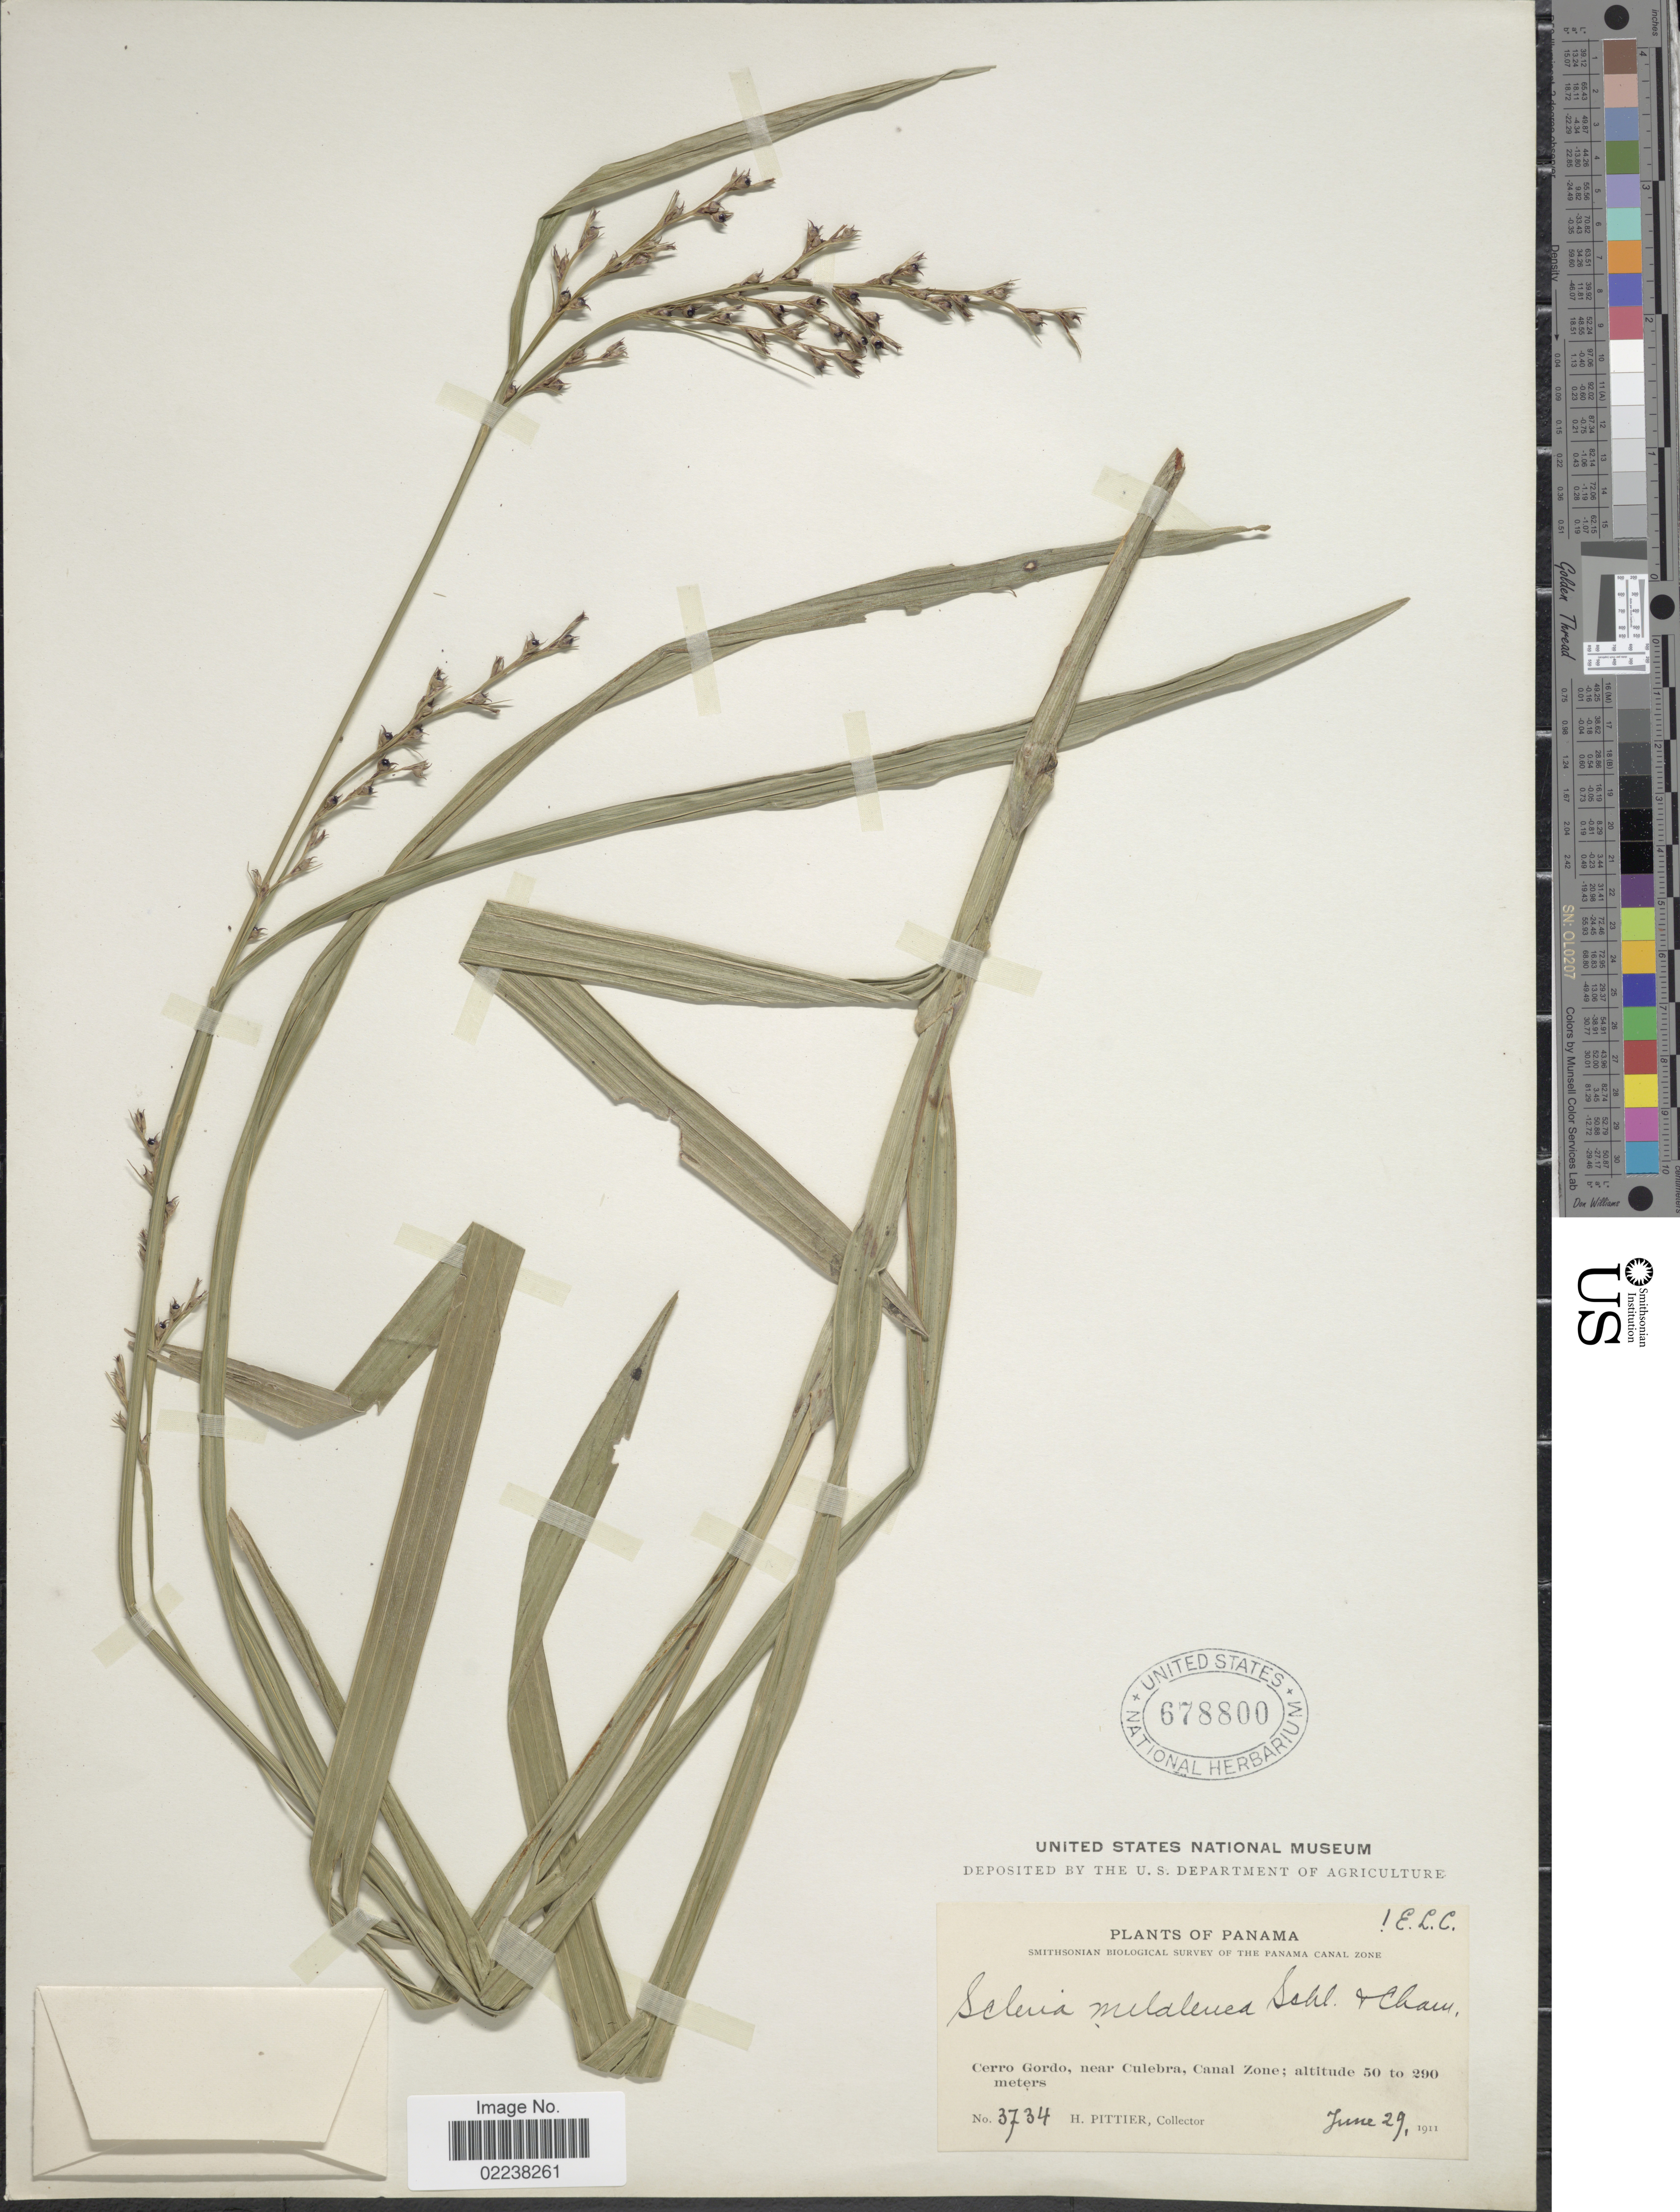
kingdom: Plantae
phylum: Tracheophyta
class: Liliopsida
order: Poales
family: Cyperaceae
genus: Scleria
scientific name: Scleria gaertneri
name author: Raddi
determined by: Strong, Mark T., (BOT), Smithsonian Institution - National Museum of Natural History (UNITED STATES)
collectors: H. F. Pittier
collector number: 3734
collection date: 1911-06-29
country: Panama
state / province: Colón / Panamá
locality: Cerro Gordo, near Culebra, Canal Zone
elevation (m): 50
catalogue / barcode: US 678800